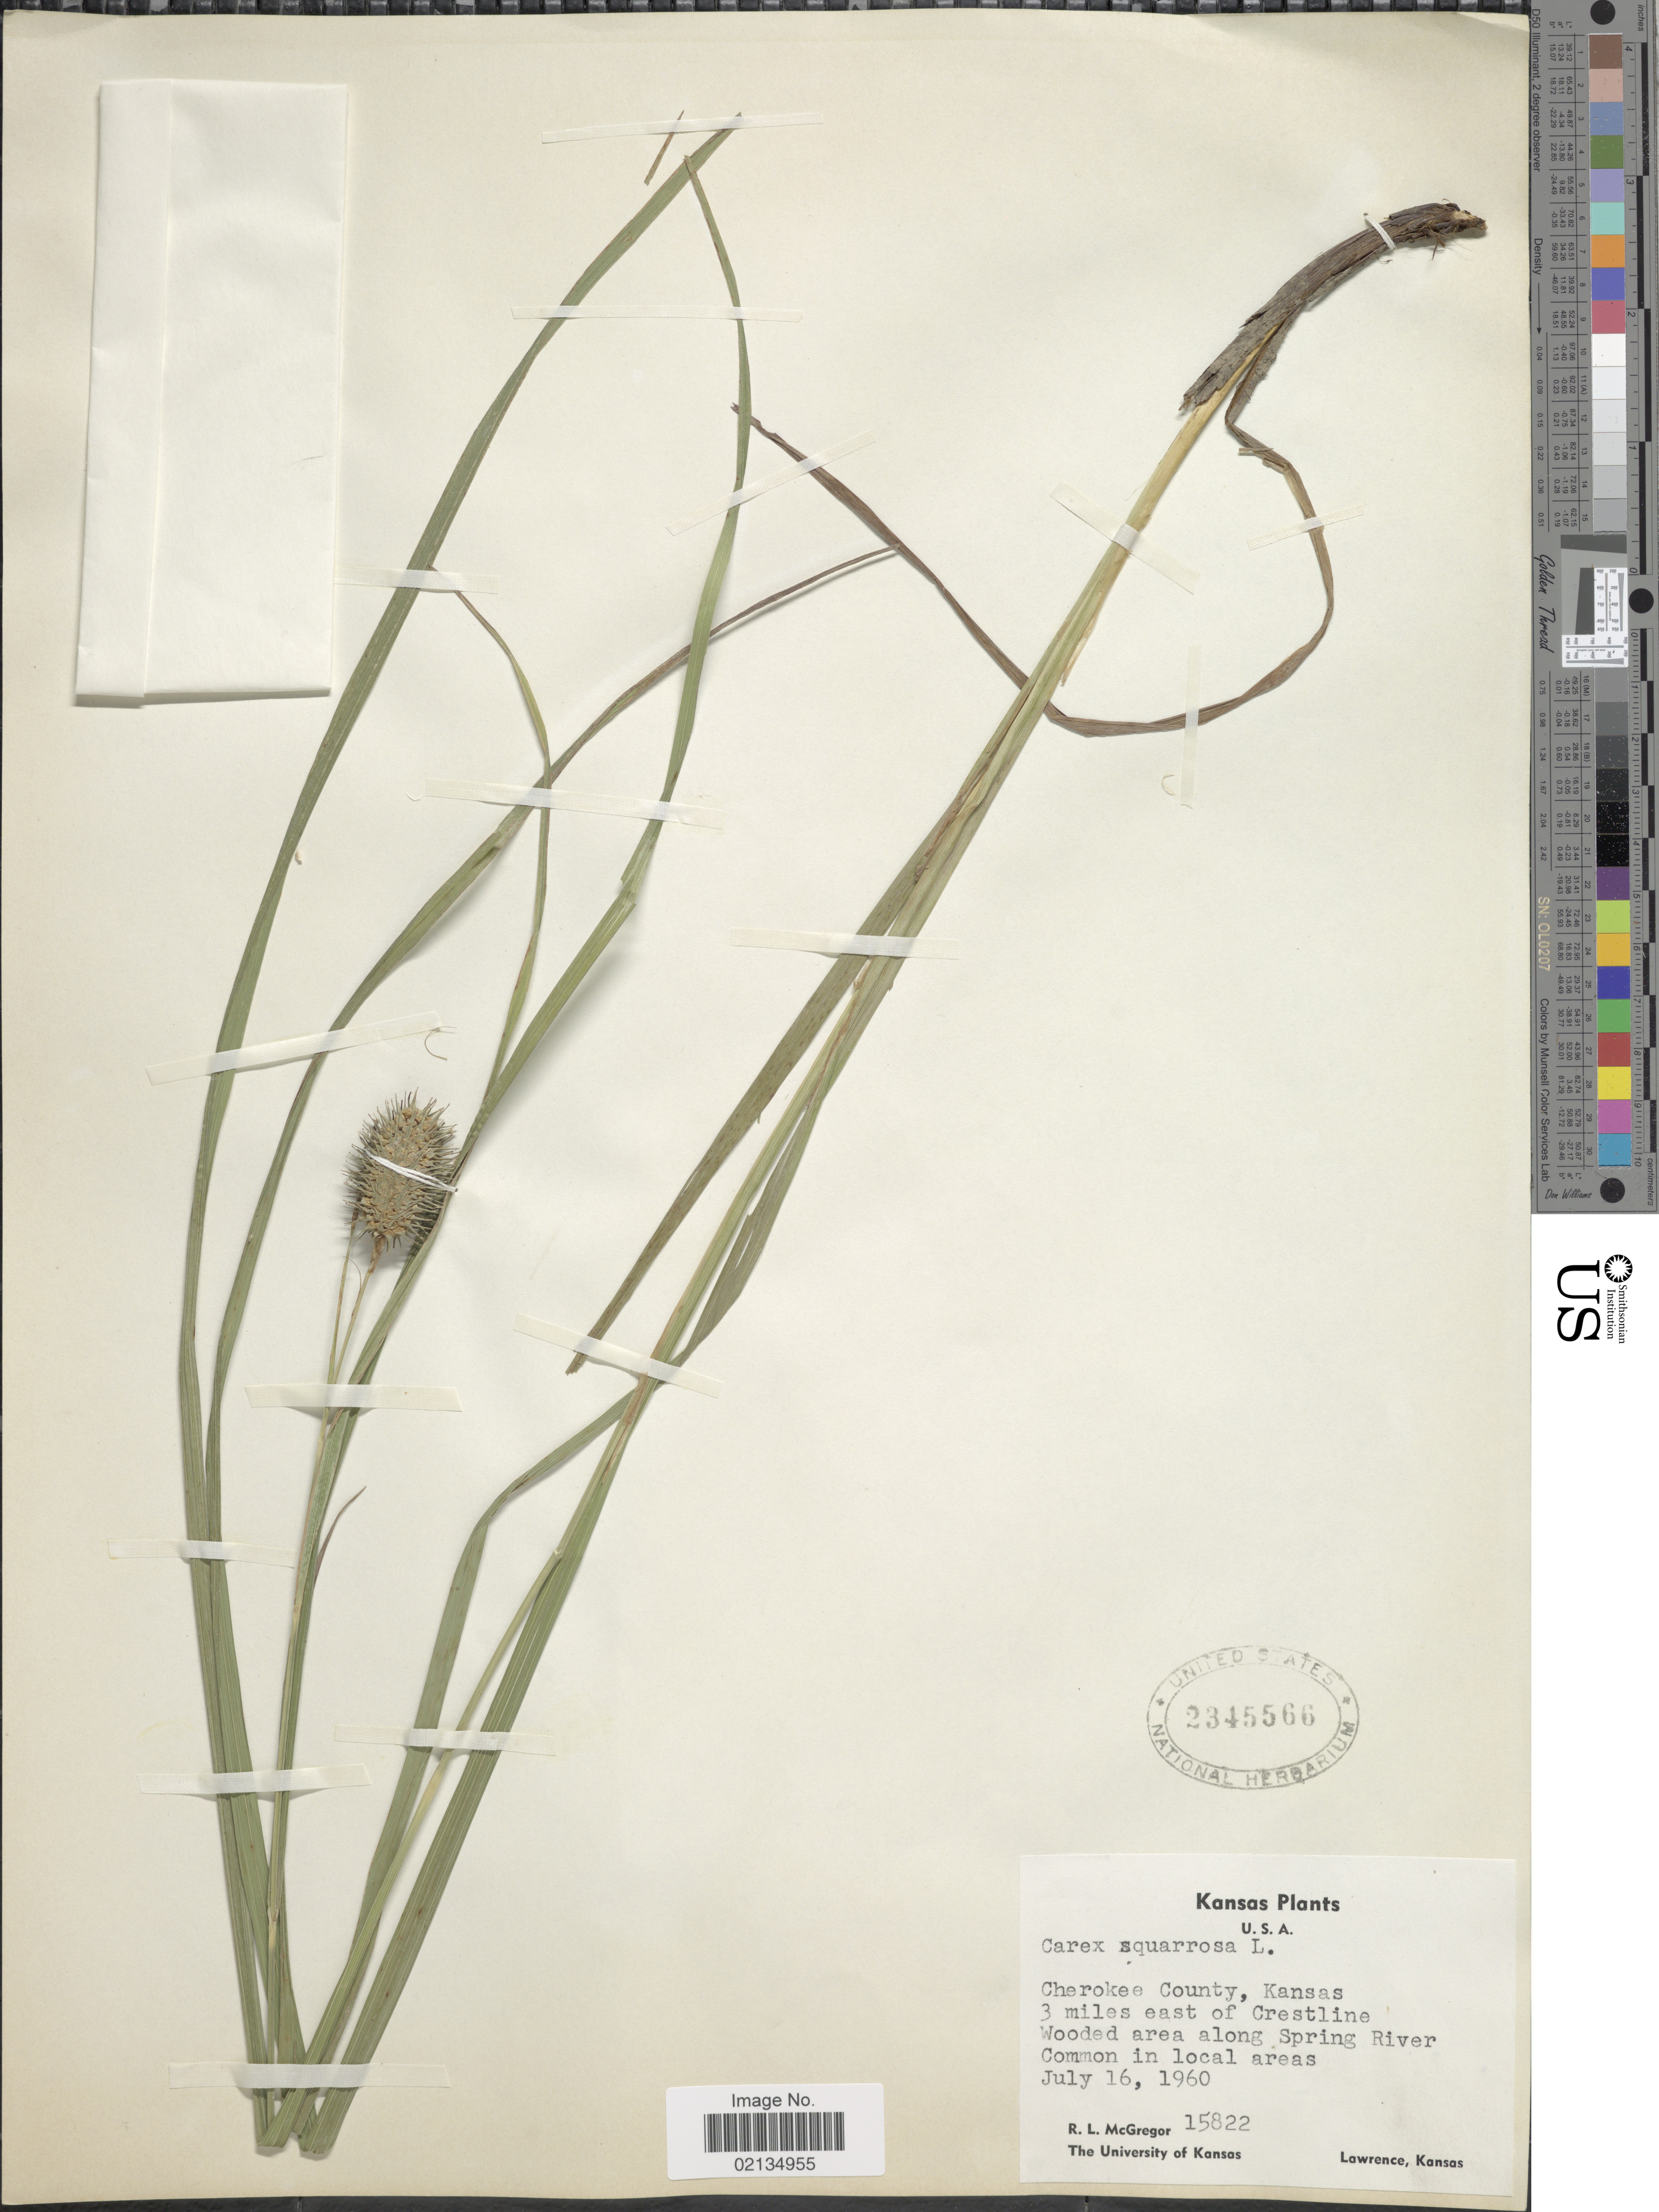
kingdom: Plantae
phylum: Tracheophyta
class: Liliopsida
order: Poales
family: Cyperaceae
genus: Carex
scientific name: Carex squarrosa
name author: L.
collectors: R. McGregor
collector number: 15822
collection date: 1960-07-16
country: United States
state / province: Kansas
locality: Kansas, Cherokee County, Kansas, 3 miles east of Crestline Wooded area along Spring River.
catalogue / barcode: US 2345566